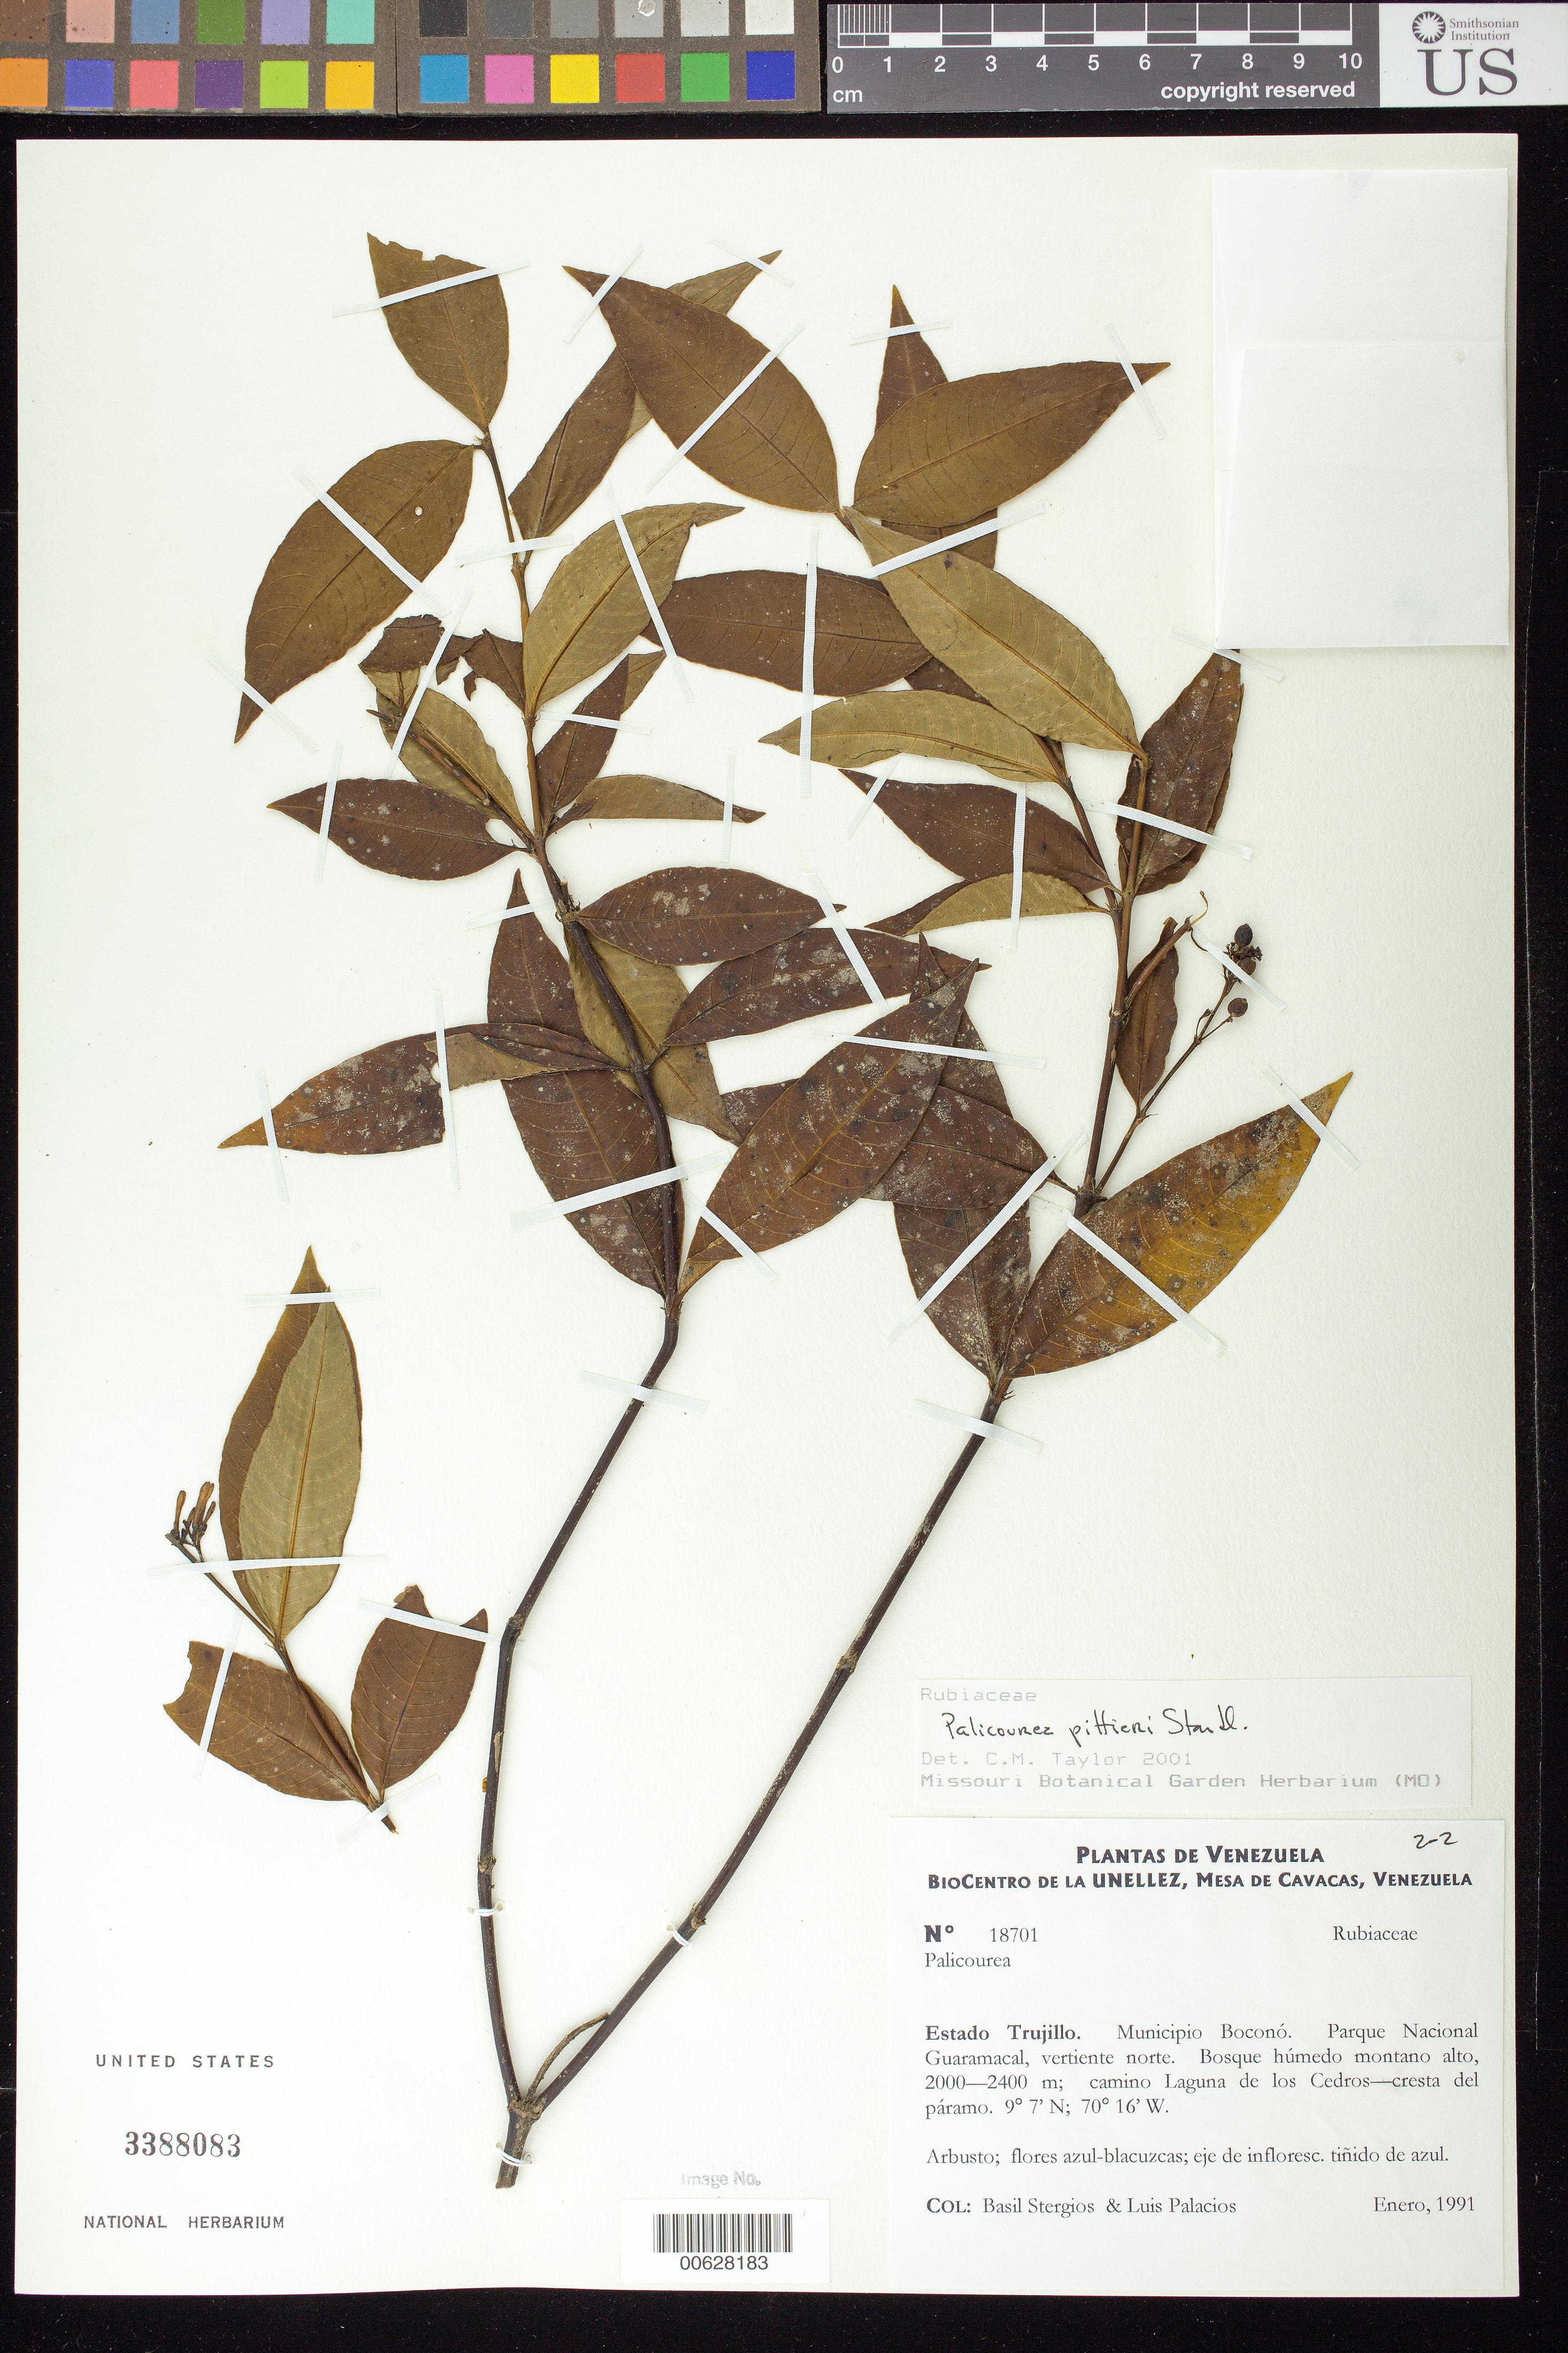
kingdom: Plantae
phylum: Tracheophyta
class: Magnoliopsida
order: Gentianales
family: Rubiaceae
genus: Palicourea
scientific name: Palicourea pittieri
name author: Standl.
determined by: Taylor, Charlotte M.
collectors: B. G. Stergios & L. Palacios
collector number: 18701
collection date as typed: Jan 1991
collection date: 1991-01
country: Venezuela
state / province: Trujillo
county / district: Boconó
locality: Parque Nacional Guaramacal, vertiente N, camino laguna de los Cedros-cresta del páramo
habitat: Bosque húmedo montano alto.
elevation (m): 2000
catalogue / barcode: US 3388083